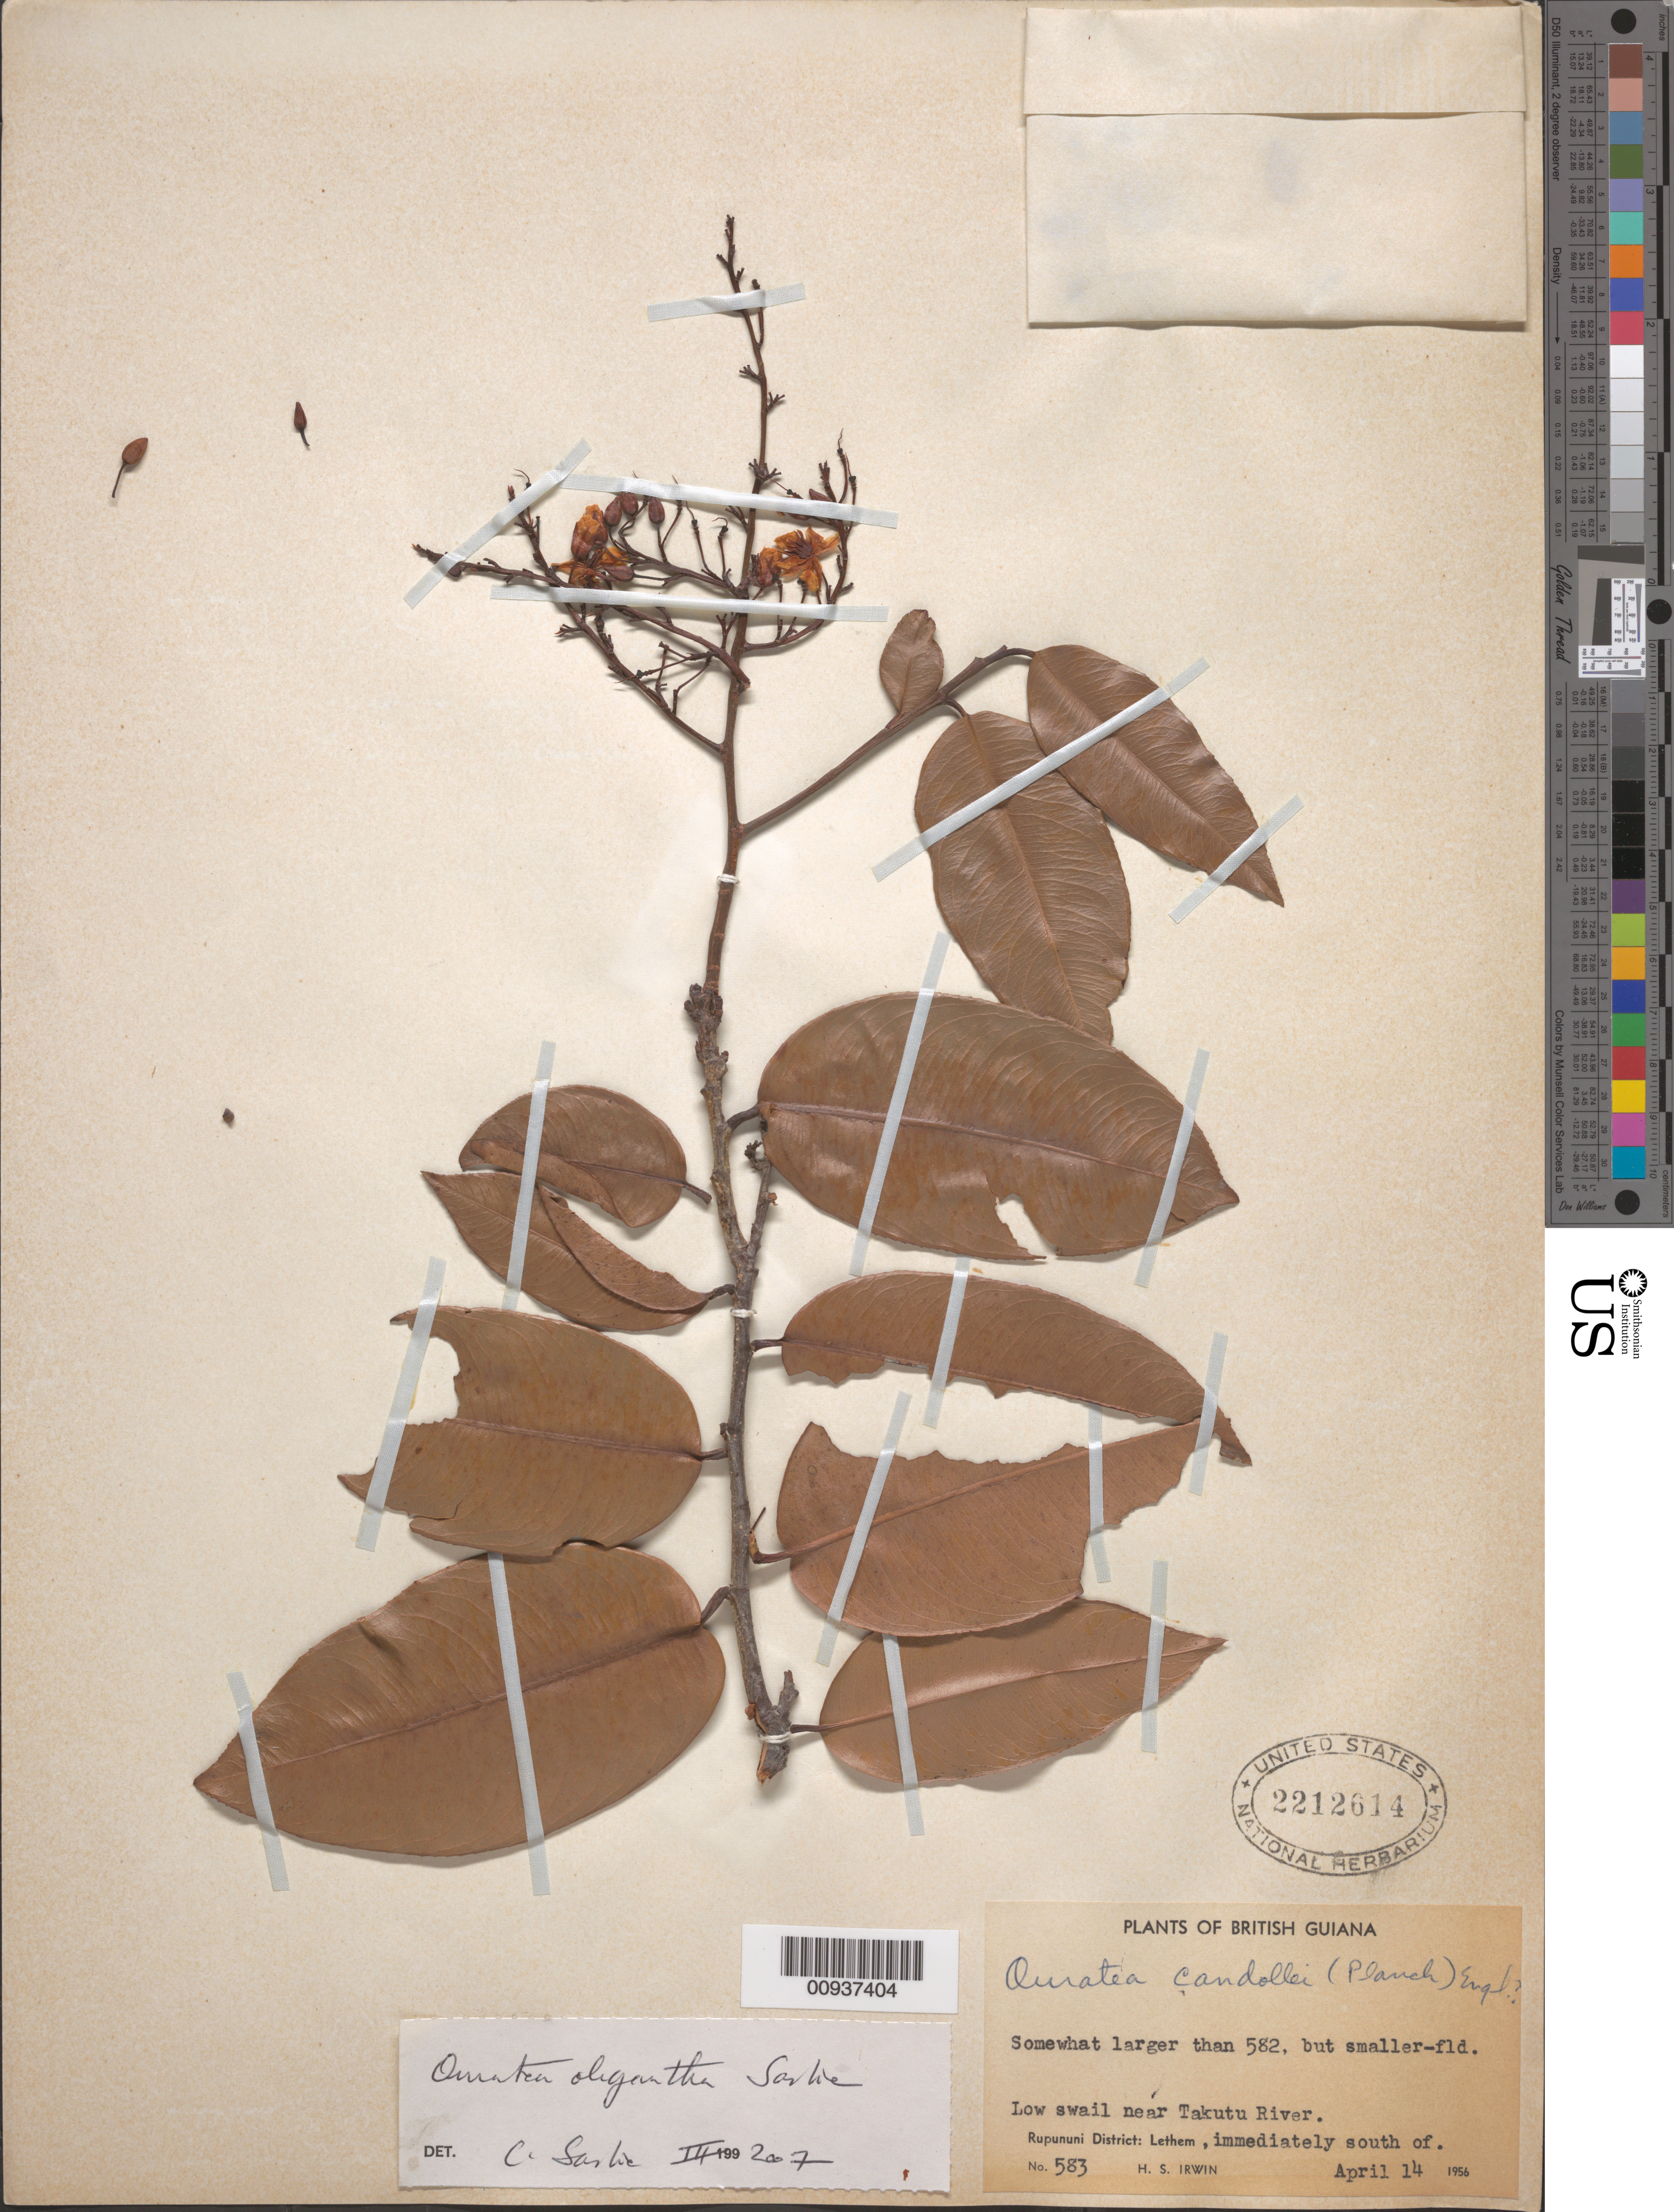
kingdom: Plantae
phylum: Tracheophyta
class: Magnoliopsida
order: Malpighiales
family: Ochnaceae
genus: Ouratea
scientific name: Ouratea oligantha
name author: Steyerm. ex Sastre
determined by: Sastre, C. H. L.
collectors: H. Irwin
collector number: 583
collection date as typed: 14-Apr-56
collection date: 1956-04-14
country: Guyana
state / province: U. Takutu-U. Essequibo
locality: Rupununi Dist., immediately south of Lethem, near Takutu River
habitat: Low swail near river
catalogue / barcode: US 2212614